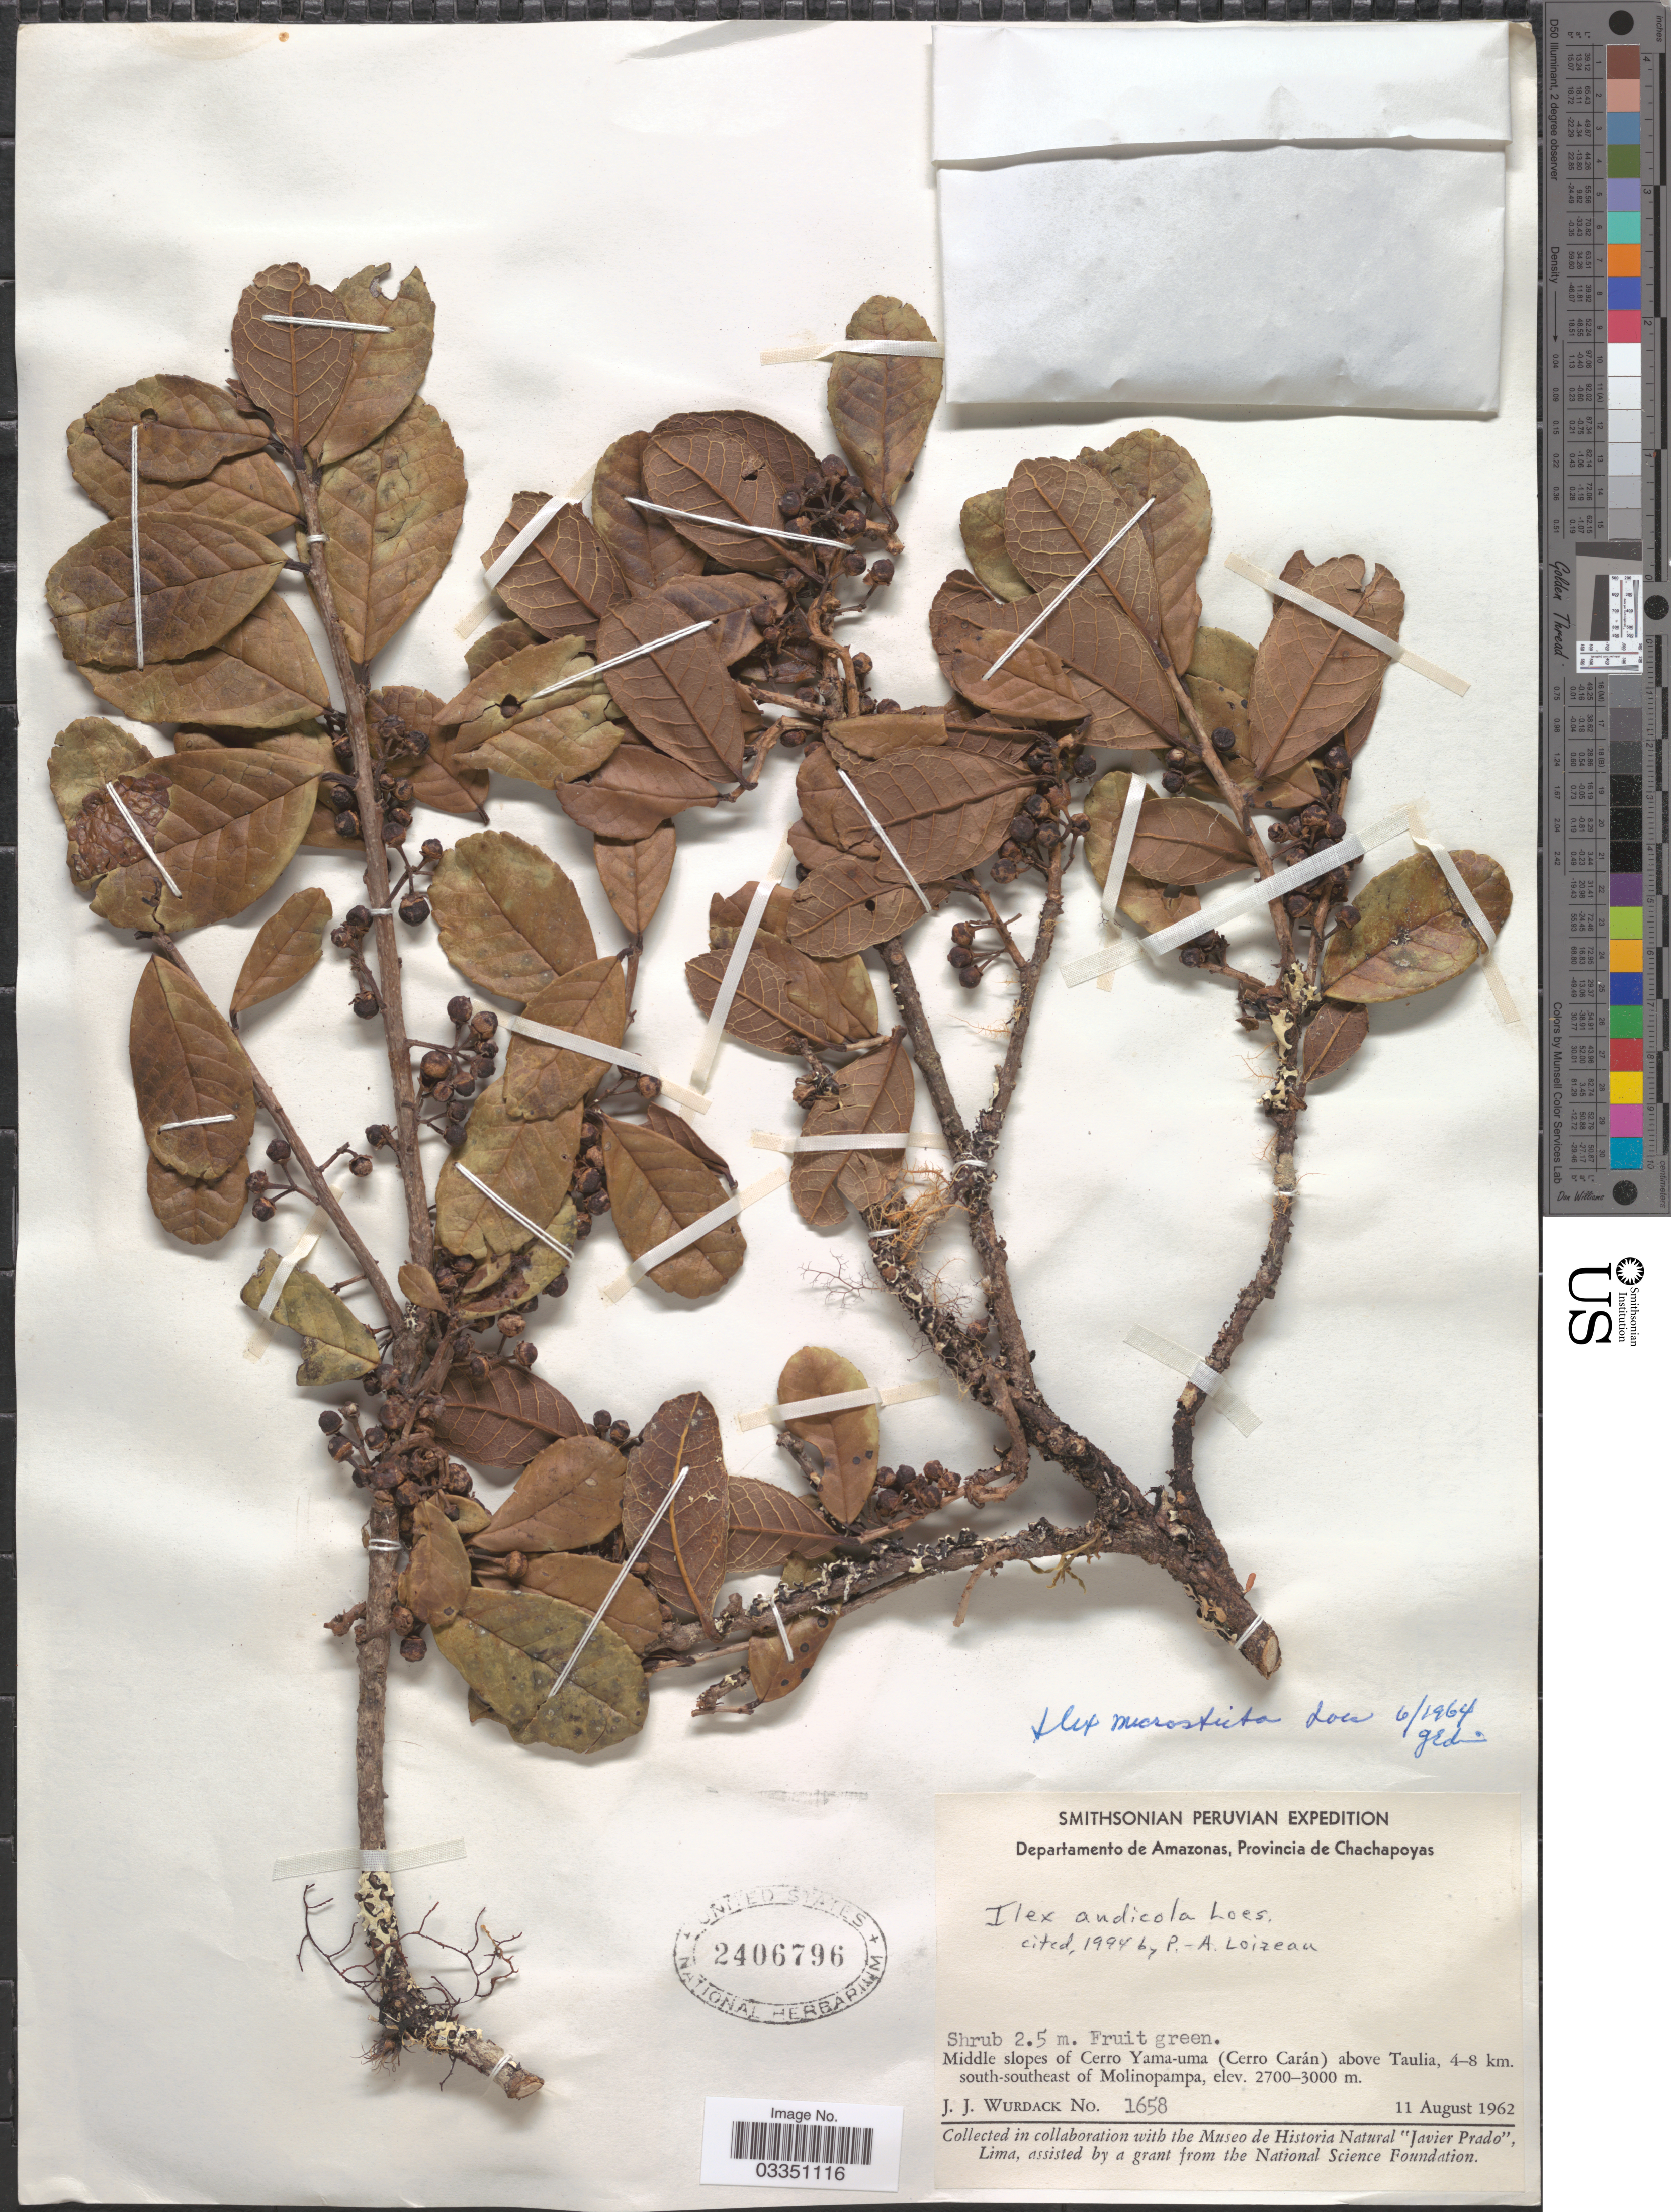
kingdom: Plantae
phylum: Tracheophyta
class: Magnoliopsida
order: Aquifoliales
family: Aquifoliaceae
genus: Ilex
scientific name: Ilex andicola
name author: Loes.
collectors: J. J. Wurdack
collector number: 1658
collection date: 1962-08-11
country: Peru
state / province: Amazonas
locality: Departamento de Amazonas, Provincia de Chachapoyas. Middle slopes of Cerro Yama-uma (Cerro Carán) above Taulia, 4-8 km. south-southeast of Molinopampa.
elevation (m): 2700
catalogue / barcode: US 2406796